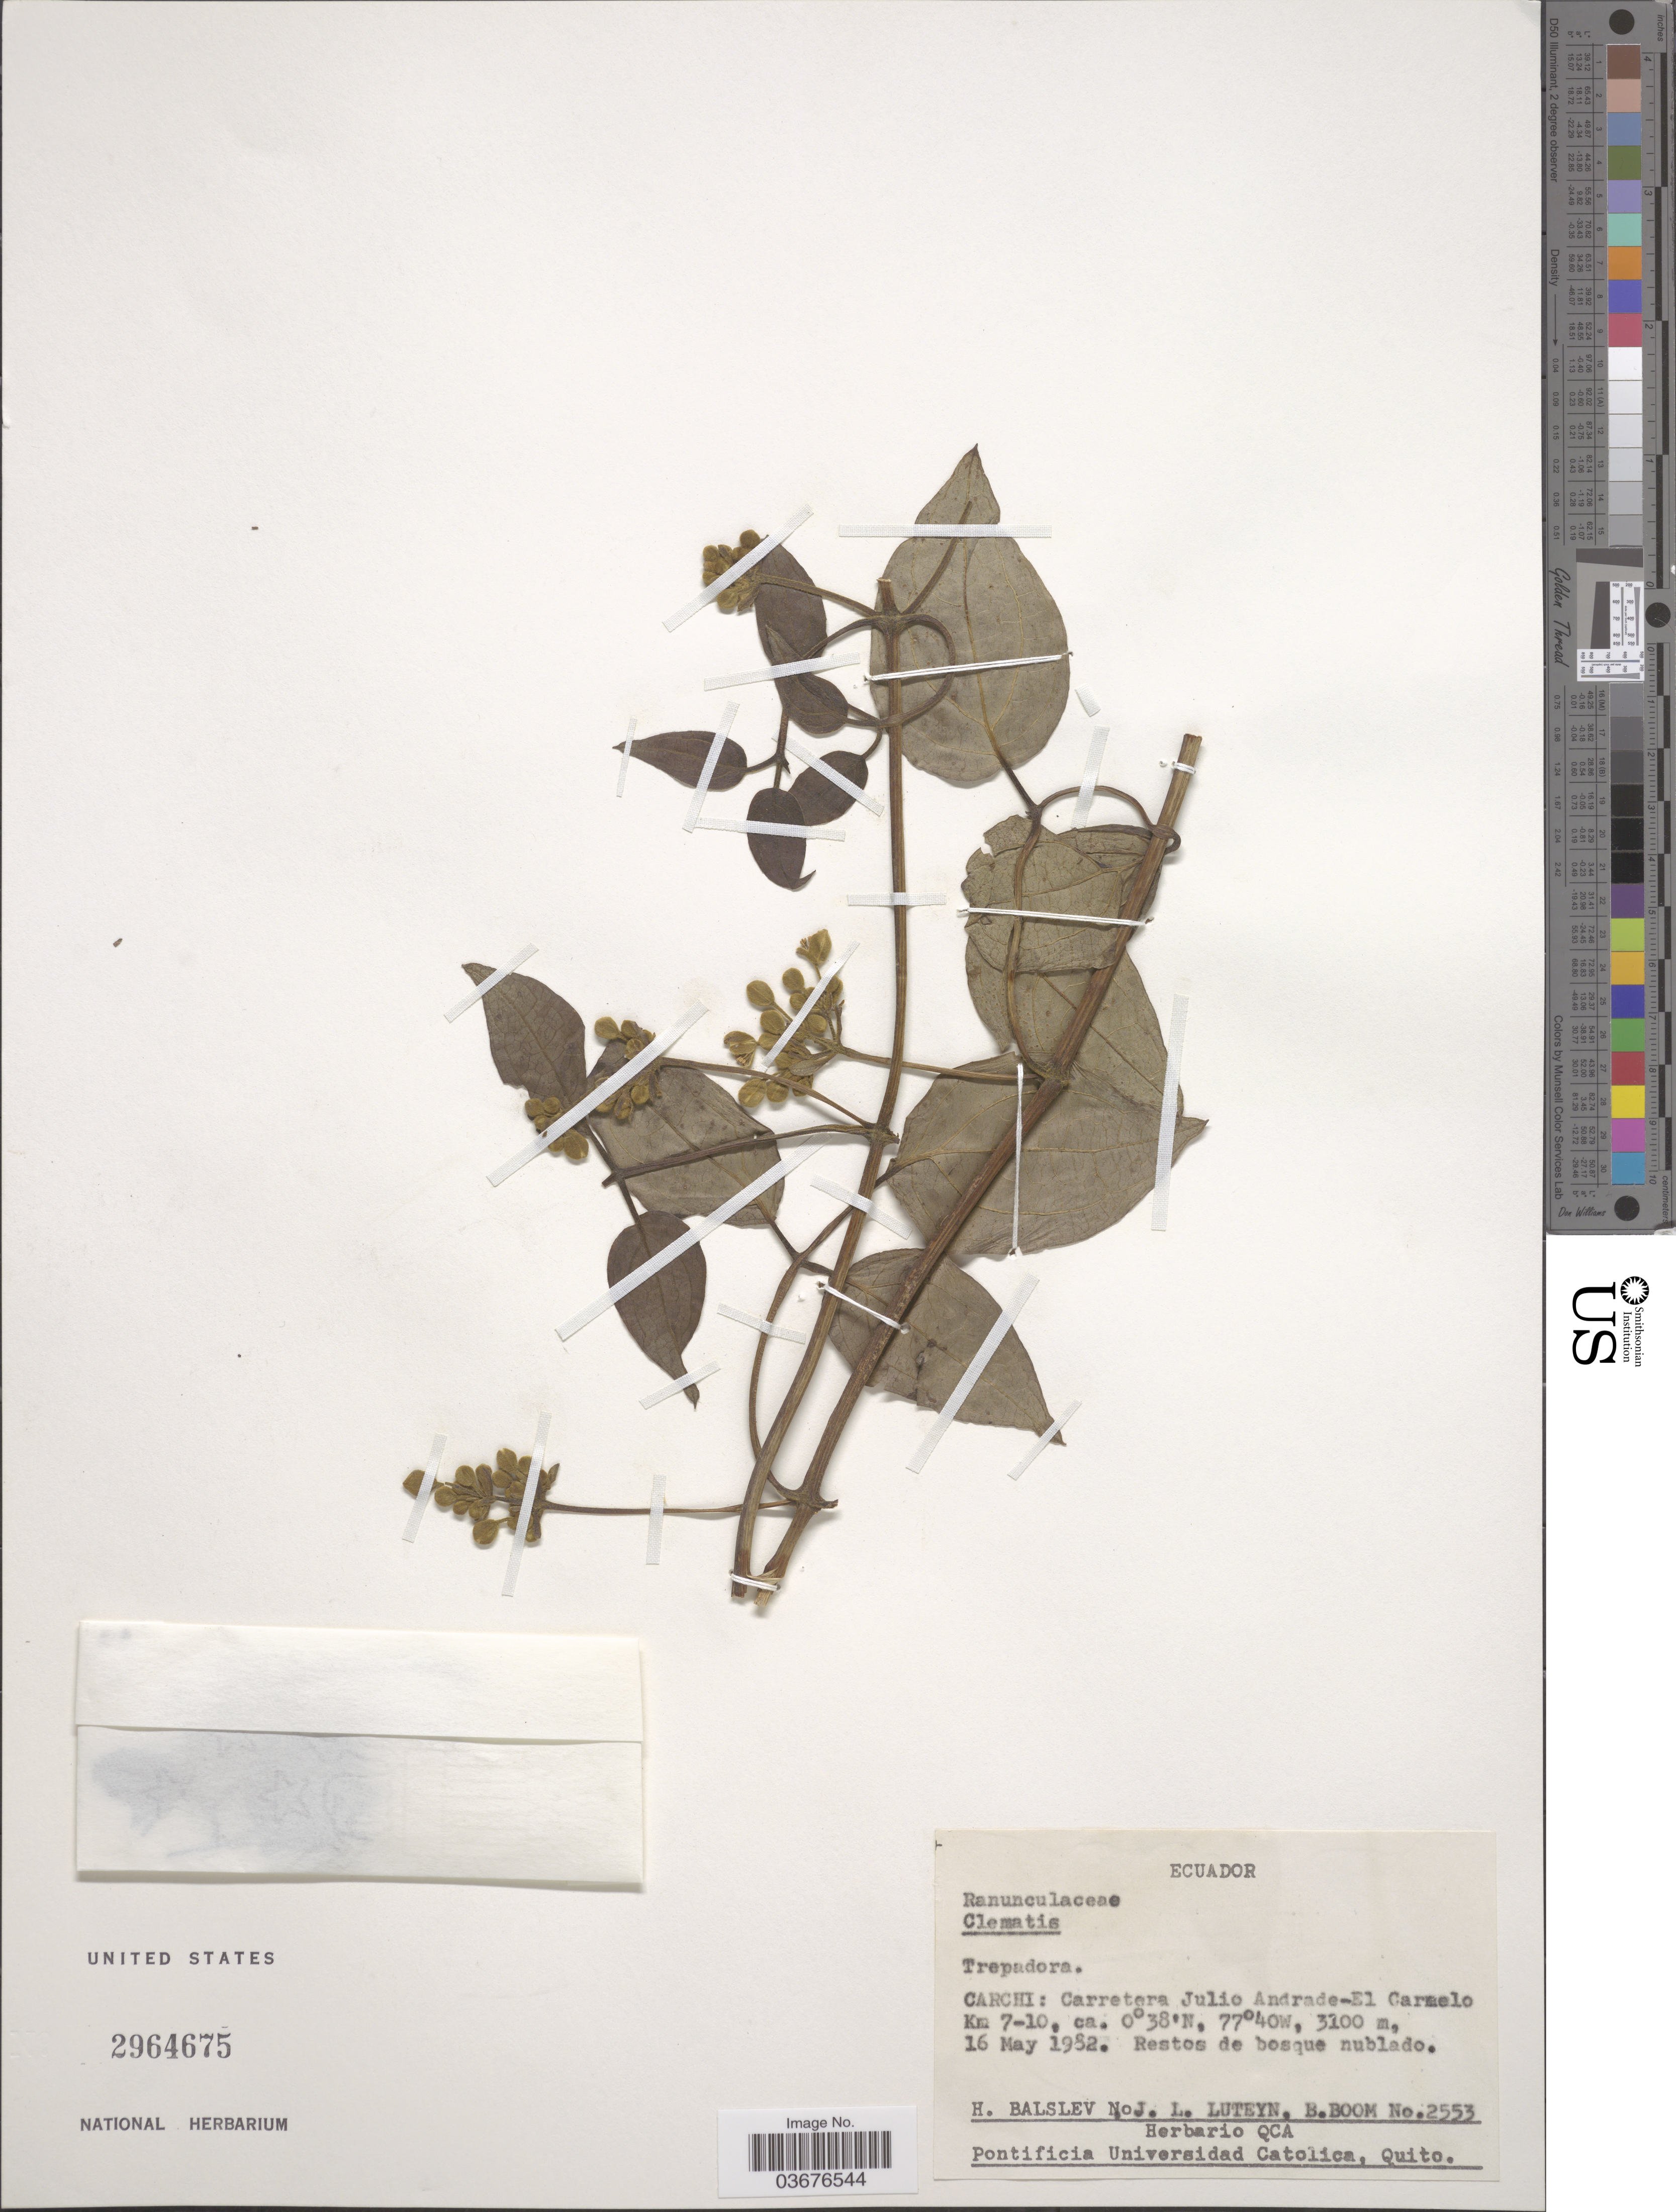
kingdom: Plantae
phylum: Tracheophyta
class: Magnoliopsida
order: Ranunculales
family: Ranunculaceae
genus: Clematis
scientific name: Clematis sp.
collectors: H. Balslev, J. Luteyn & B. M. Boom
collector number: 2553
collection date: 1982-05-16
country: Ecuador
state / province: Carchi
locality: Carretera Julio Andrade-El Carmelo Km 7-10.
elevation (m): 3100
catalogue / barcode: US 2964675